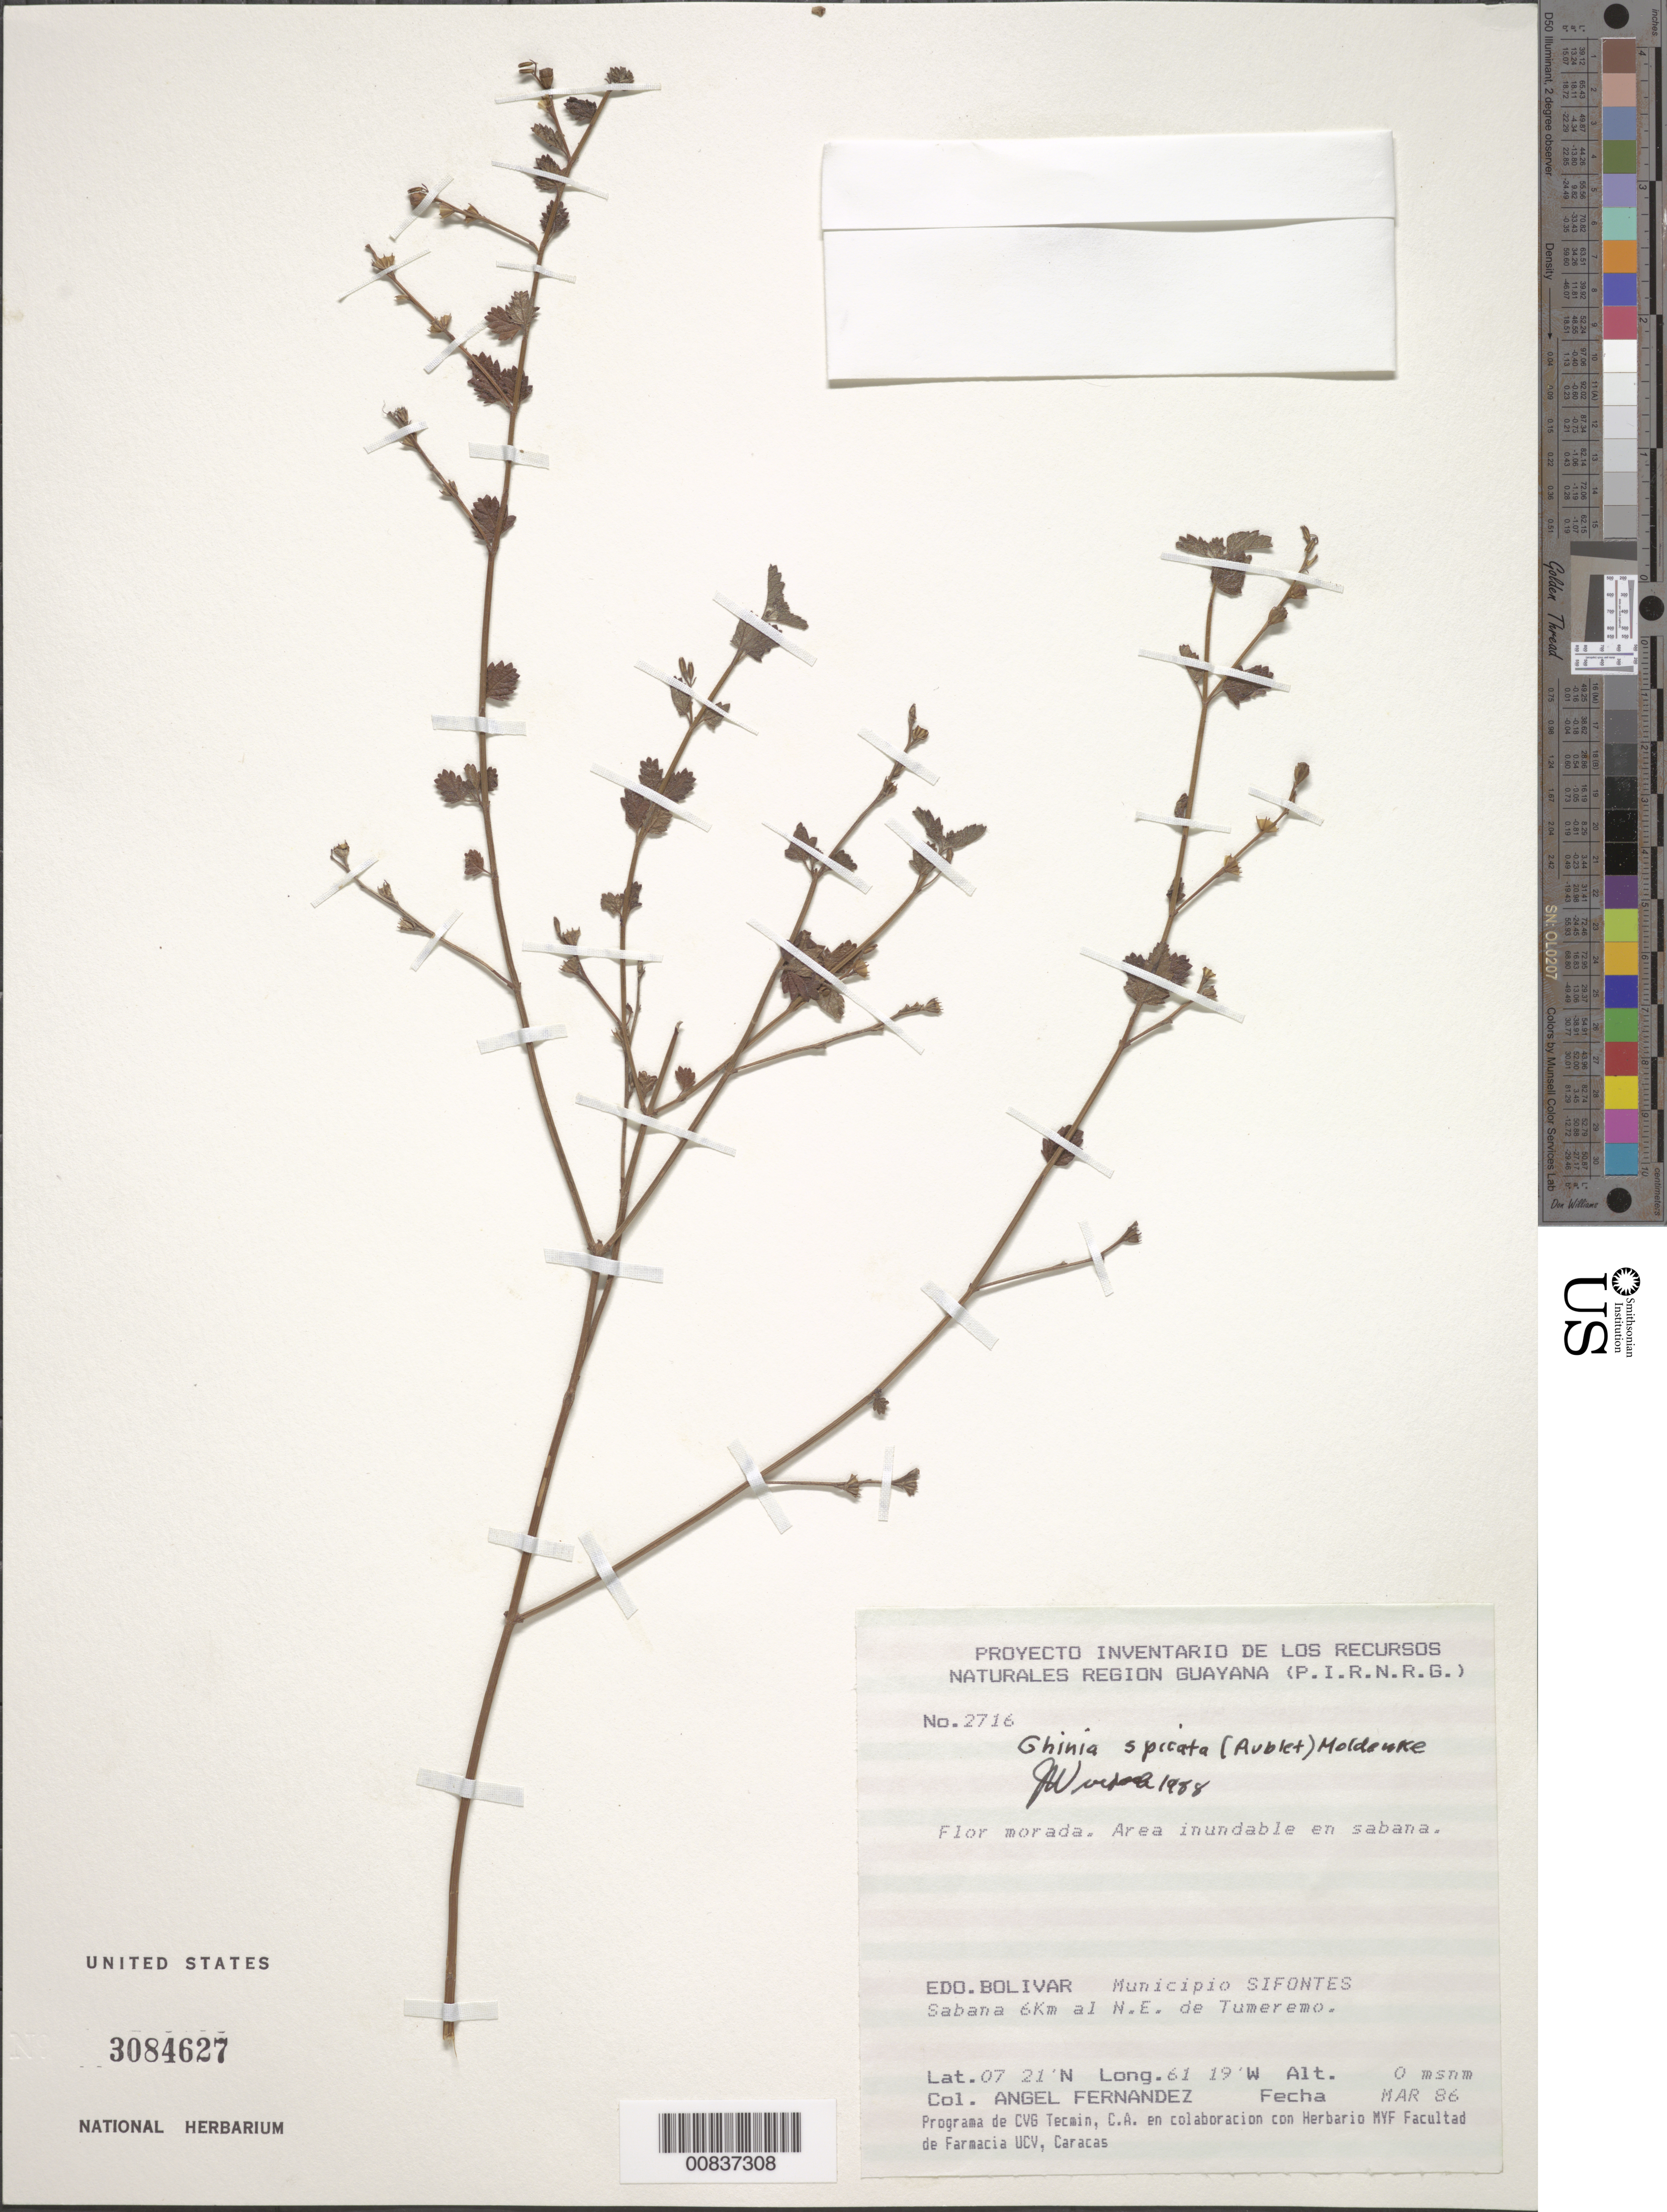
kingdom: Plantae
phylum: Tracheophyta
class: Magnoliopsida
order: Lamiales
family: Verbenaceae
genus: Ghinia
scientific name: Ghinia spicata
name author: (Aubl.) Moldenke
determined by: Wurdack, John J., (US), US (UNITED STATES)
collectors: A. Fernández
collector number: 2716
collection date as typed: Mar-86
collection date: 1986-03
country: Venezuela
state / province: Bolívar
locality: Mun. Sifontes, 6 km NE of Tumeremo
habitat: Area inundable en sabana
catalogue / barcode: US 3084627